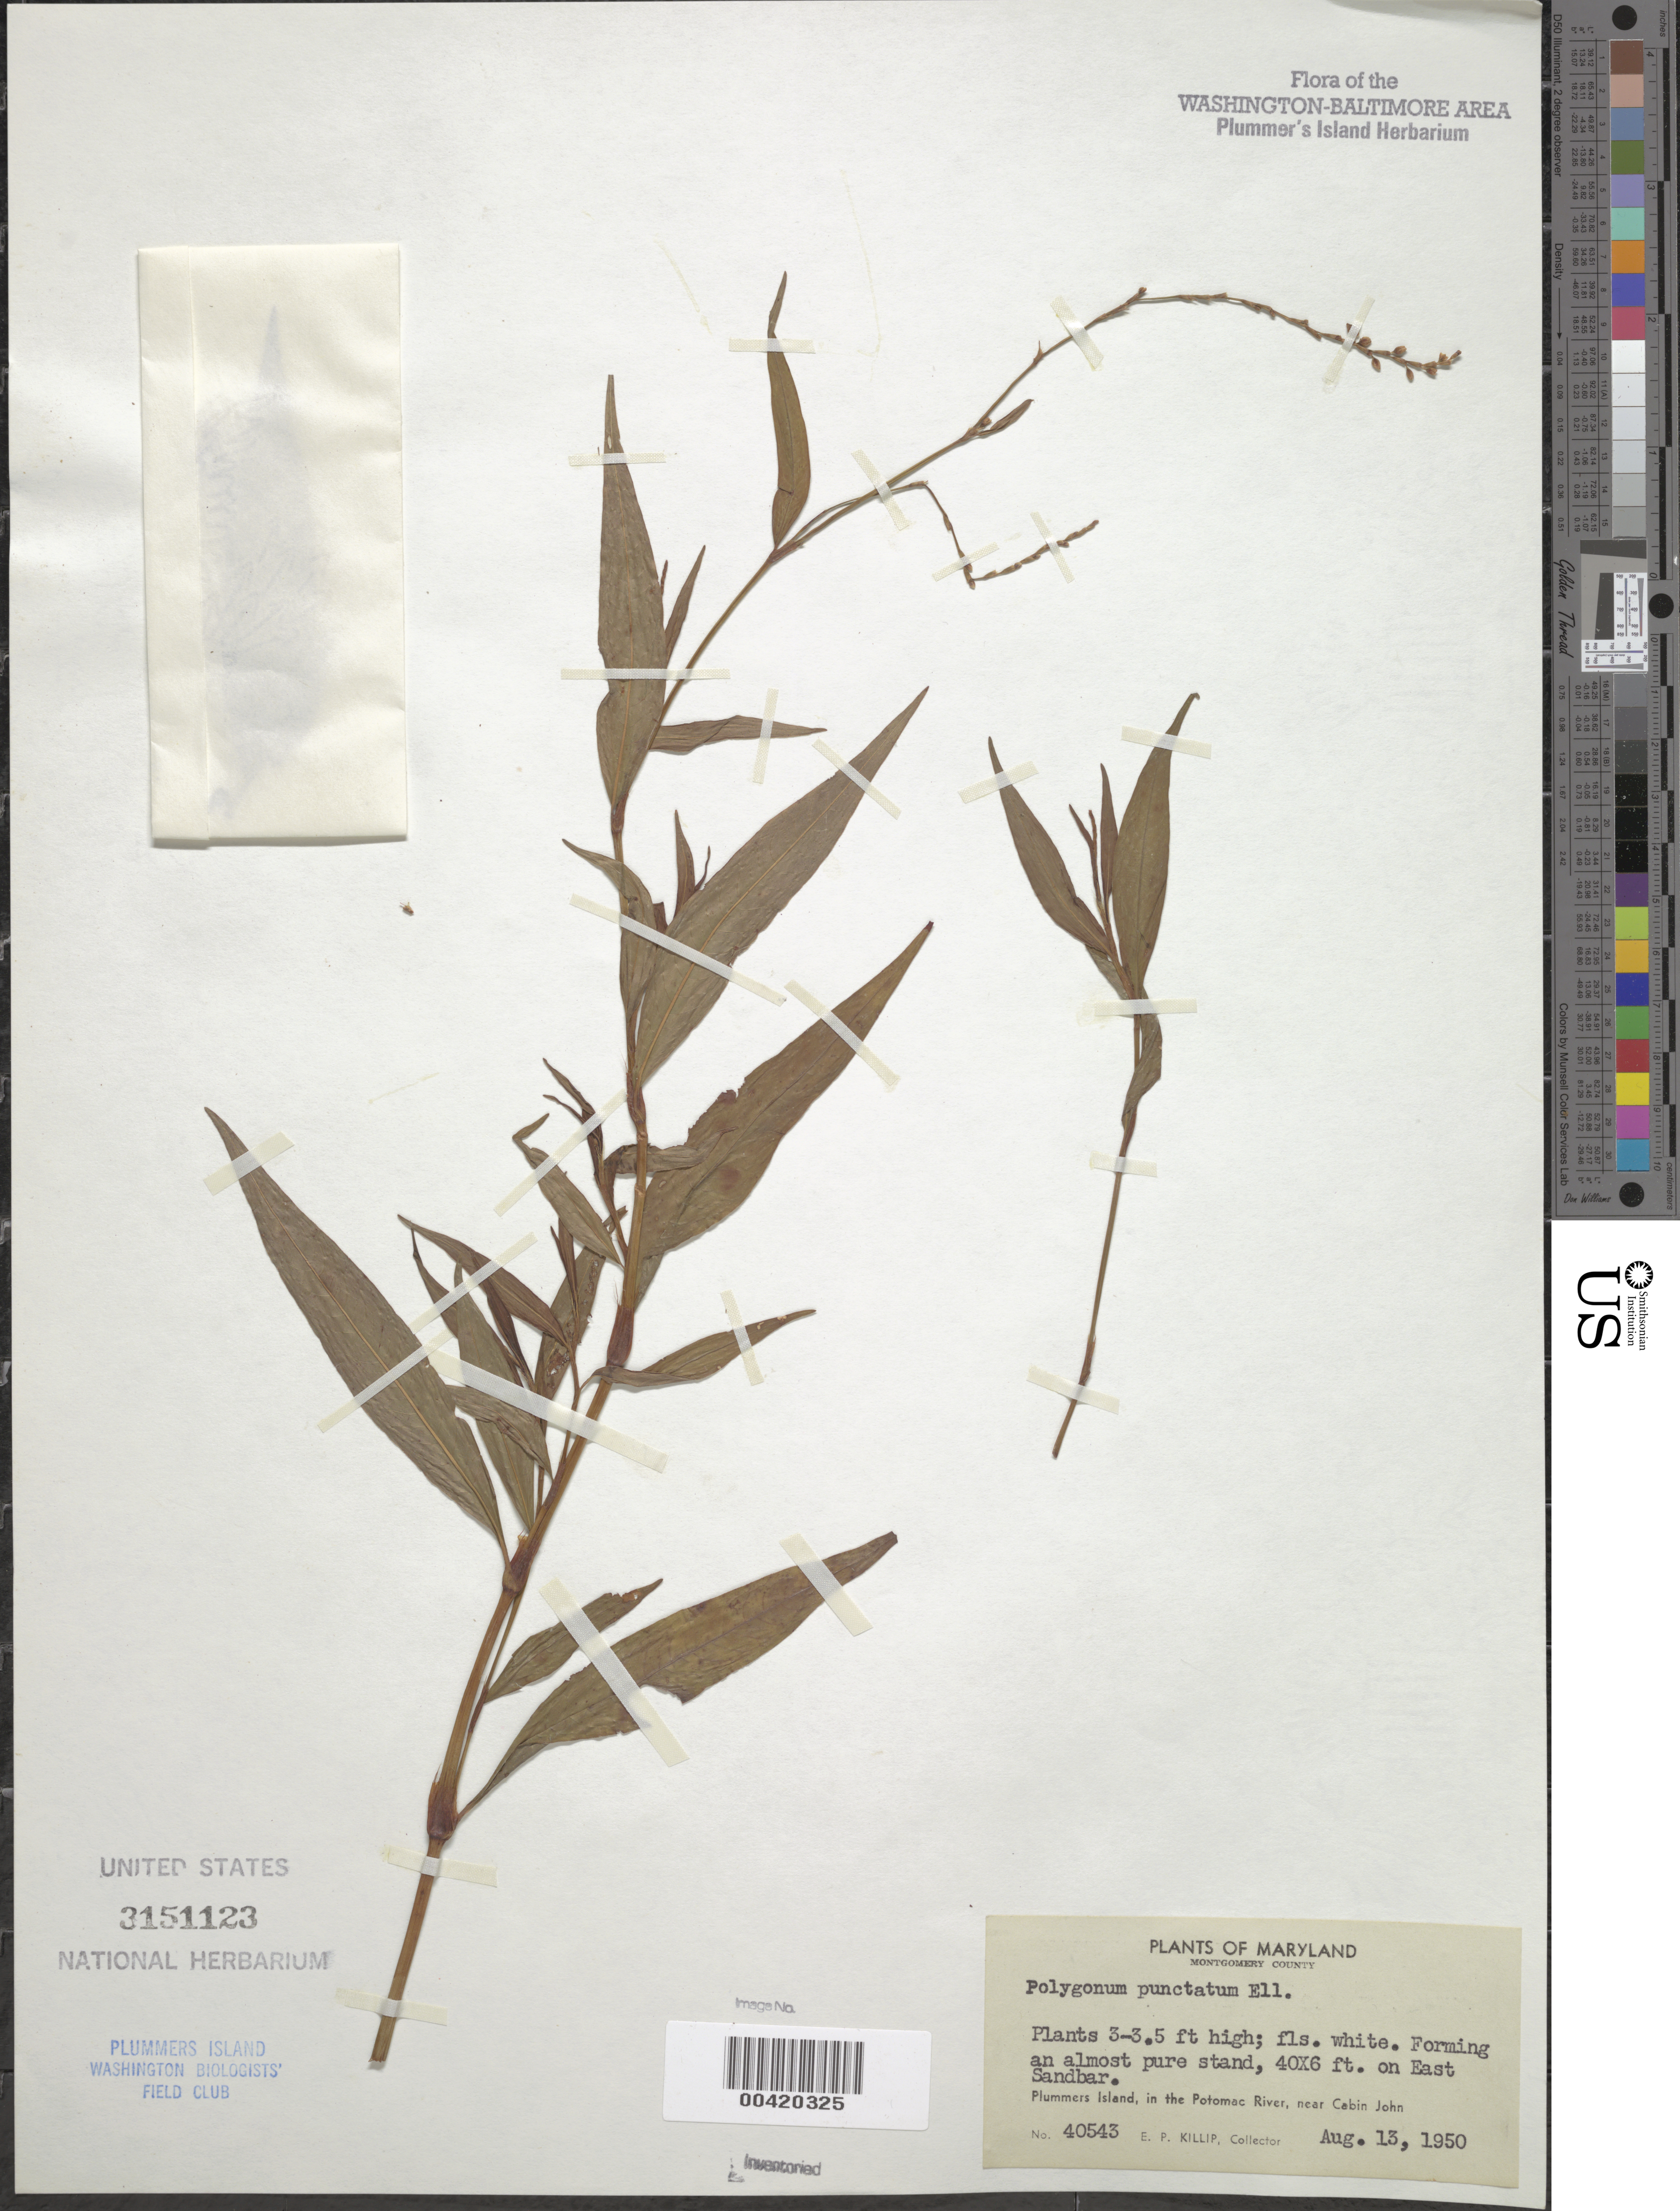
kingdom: Plantae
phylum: Tracheophyta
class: Magnoliopsida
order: Caryophyllales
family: Polygonaceae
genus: Persicaria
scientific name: Persicaria punctata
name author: (Elliott) Small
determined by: Atha, D. E.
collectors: E. P. Killip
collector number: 40543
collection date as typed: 13 Aug 1950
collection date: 1950-08-13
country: United States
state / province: Maryland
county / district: Montgomery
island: Plummers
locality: Plummer's Island; east sandbar C. & O. Canal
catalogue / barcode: US 3151123